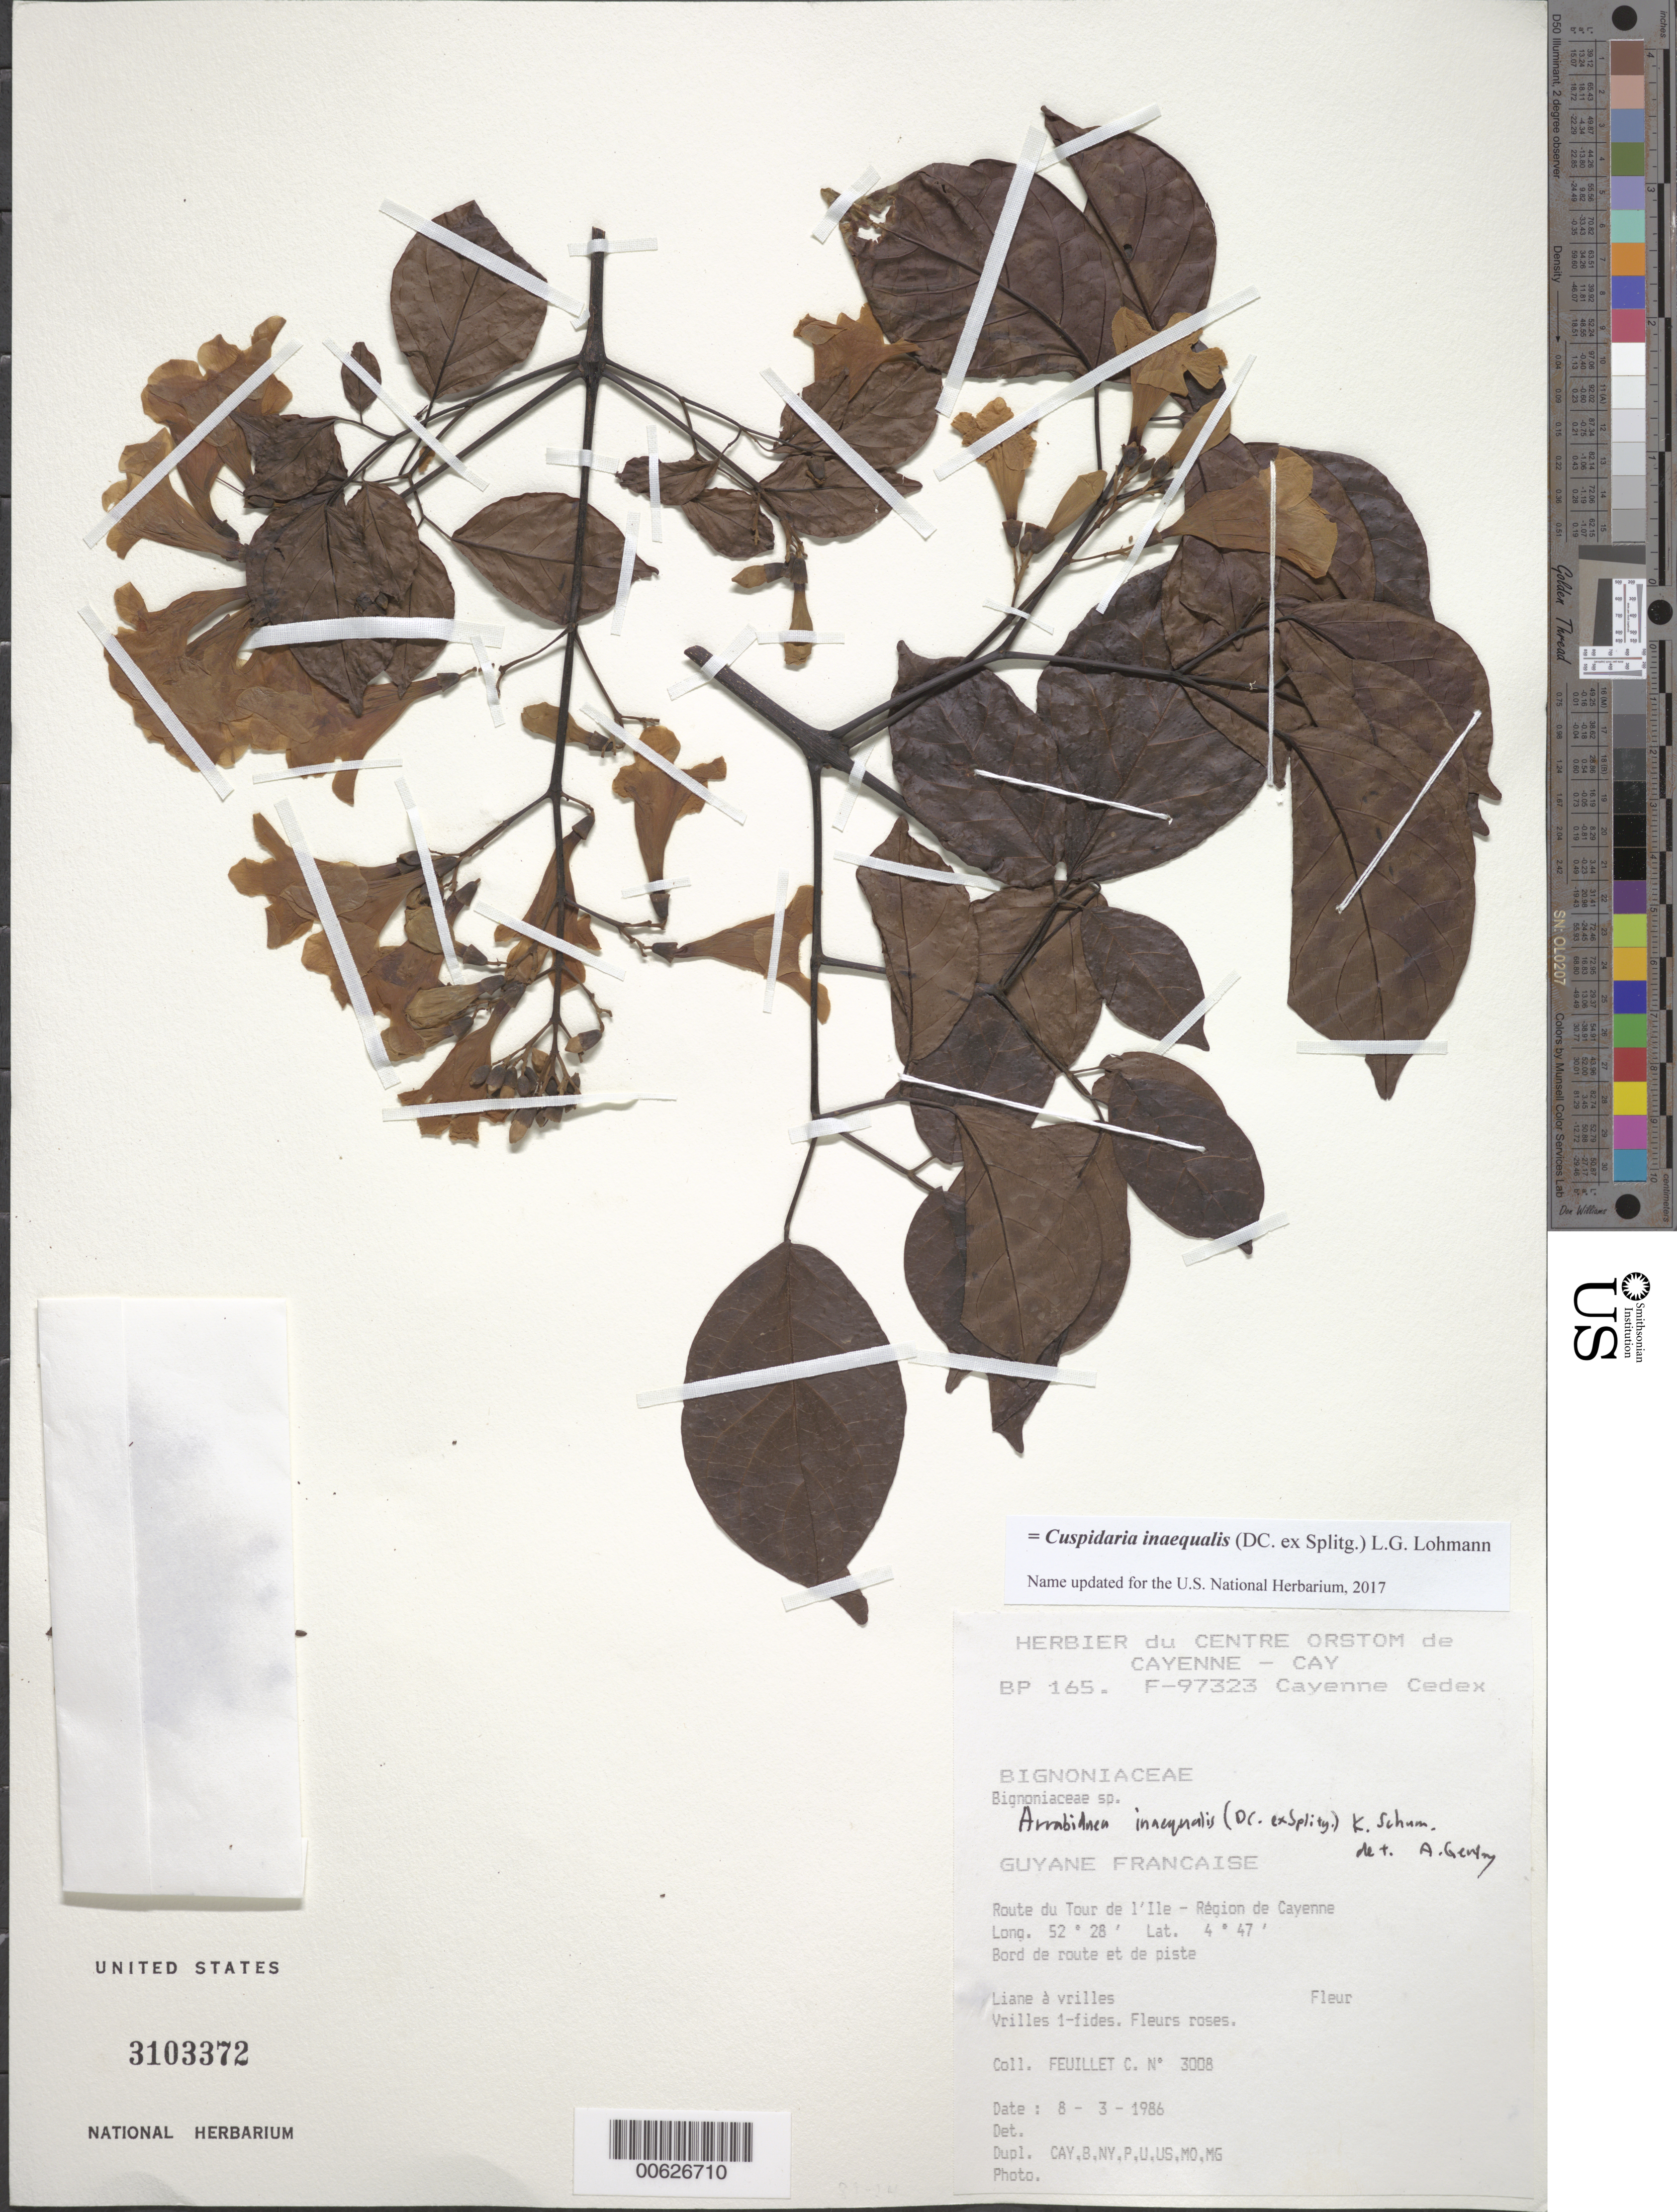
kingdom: Plantae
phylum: Tracheophyta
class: Magnoliopsida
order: Lamiales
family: Bignoniaceae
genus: Cuspidaria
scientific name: Cuspidaria inaequalis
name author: (Splitg.) L.G. Lohmann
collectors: C. Feuillet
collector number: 3008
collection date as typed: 8-Mar-86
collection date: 1986-03-08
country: French Guiana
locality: Ile de Cayenne, route du tour de l'Ile, Cayenne Region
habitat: Side of trail and road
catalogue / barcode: US 3103372